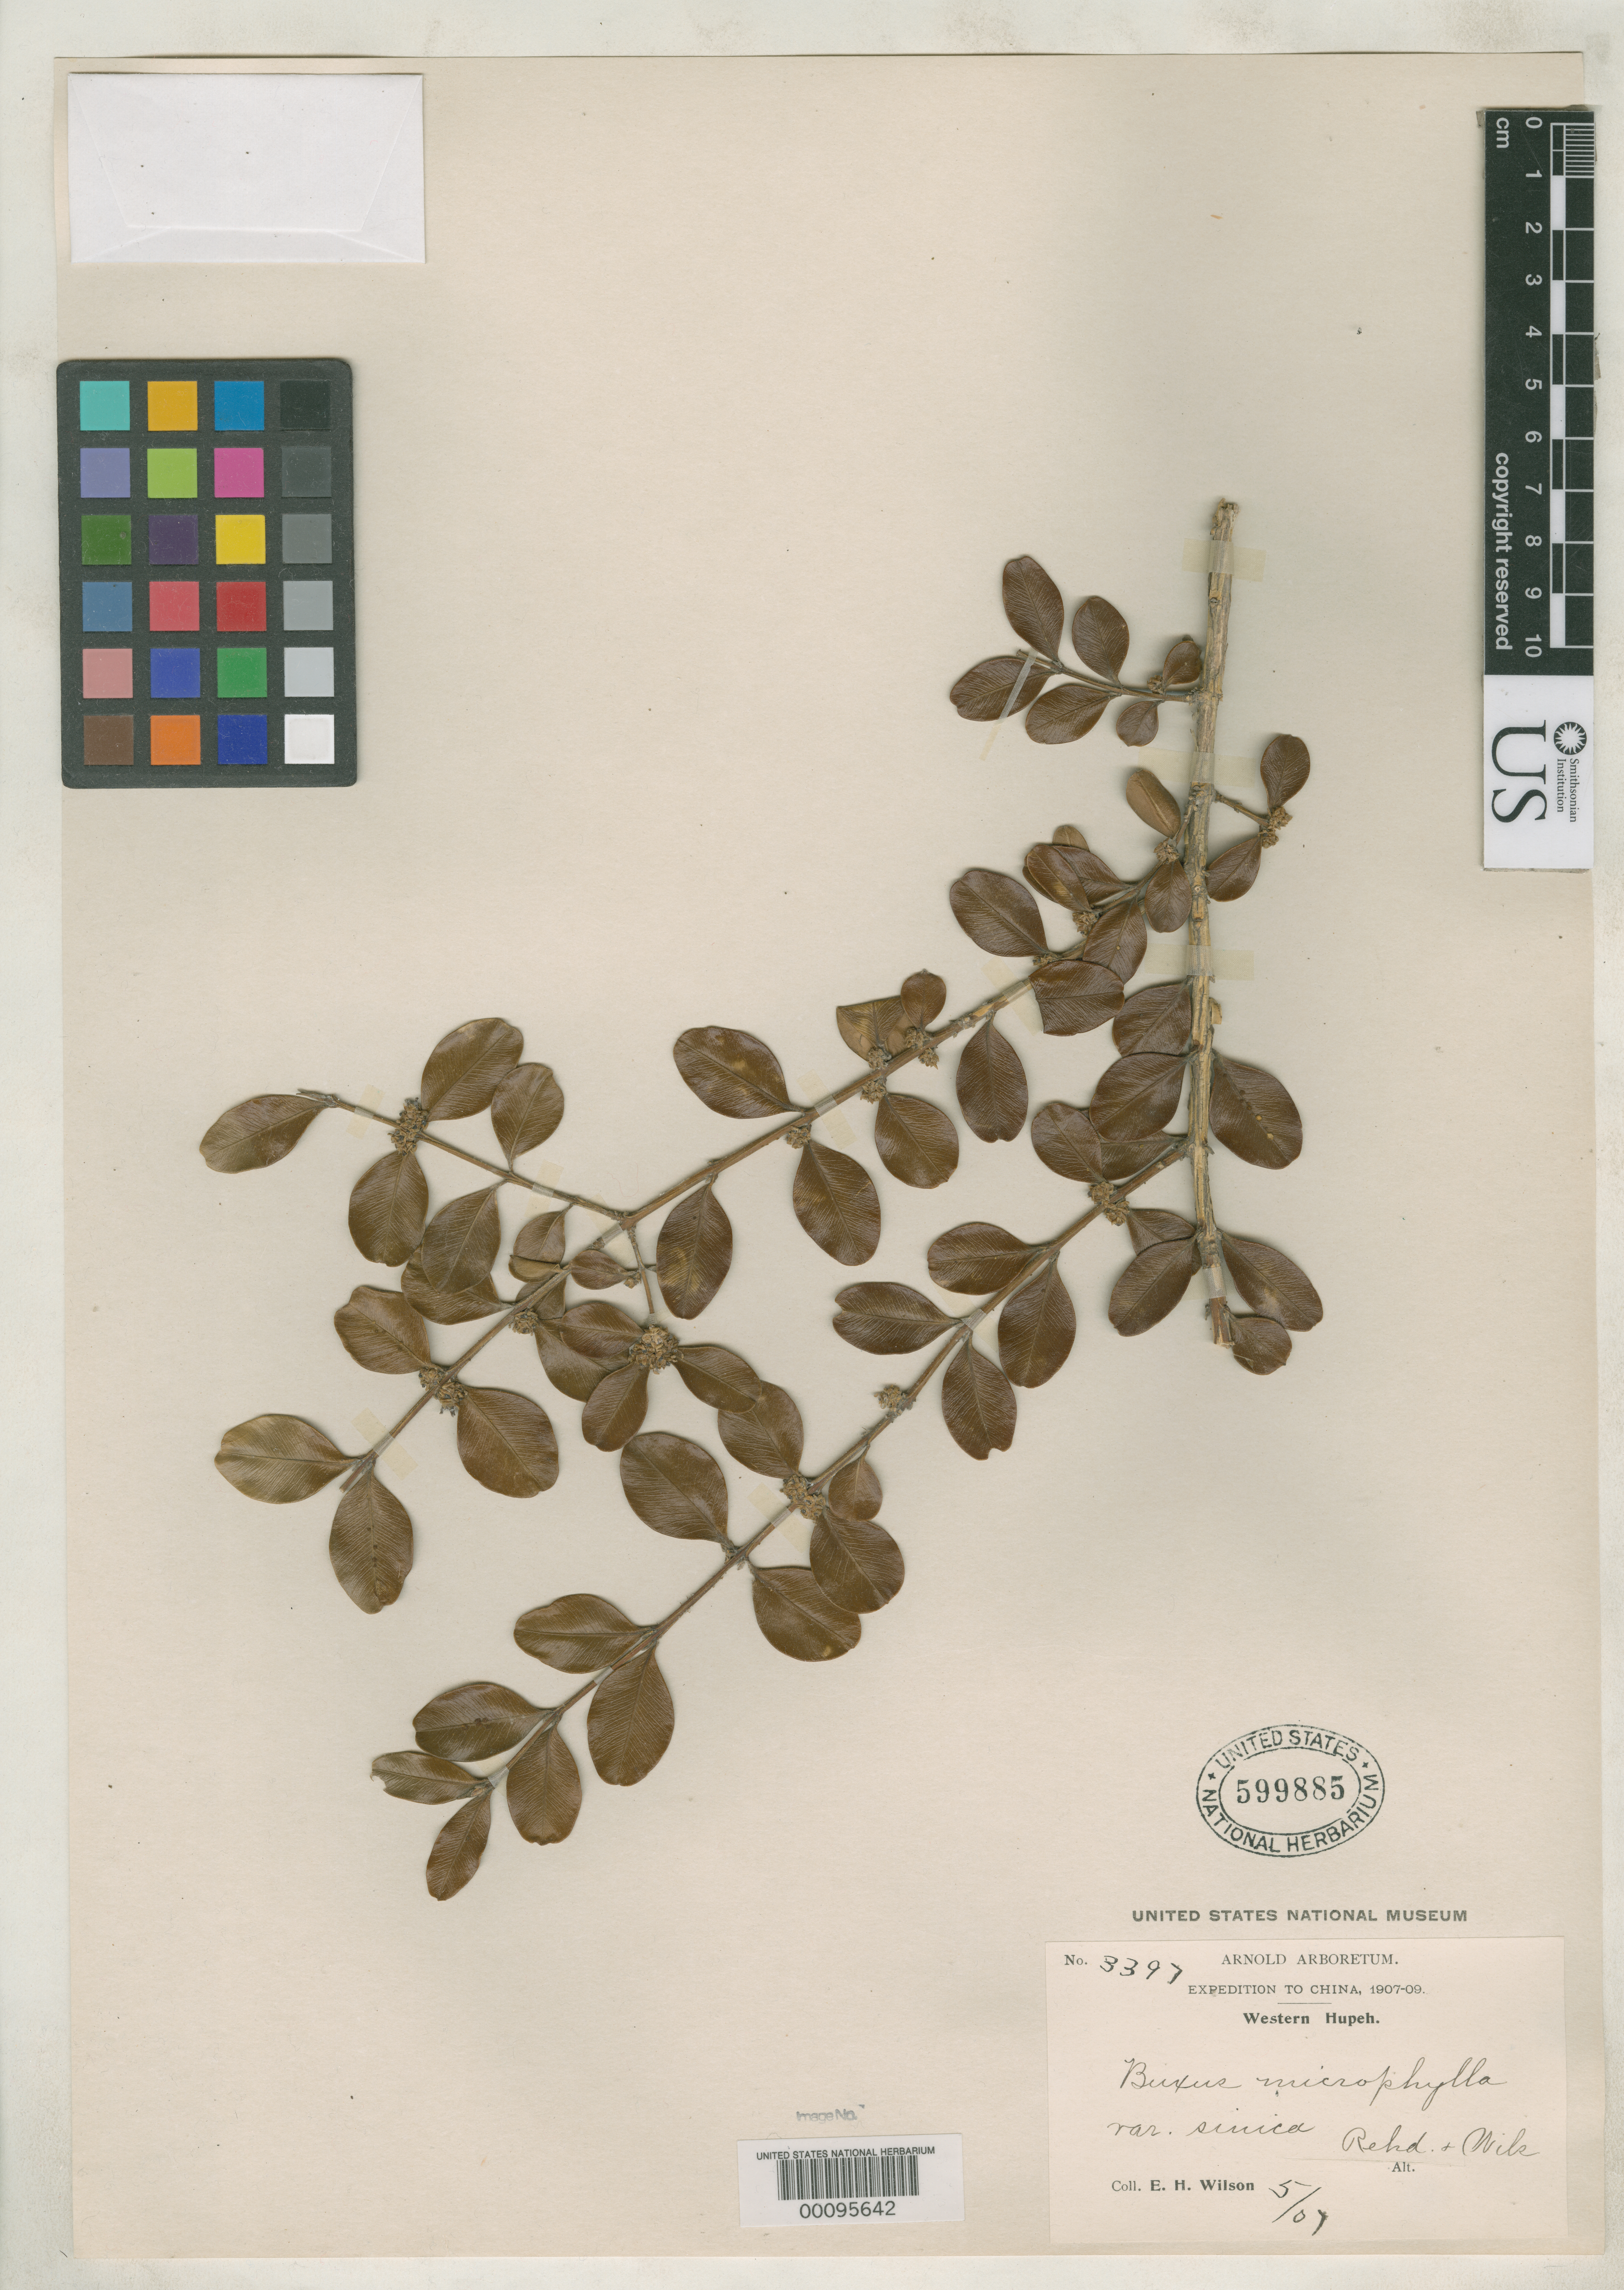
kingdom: Plantae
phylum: Tracheophyta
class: Magnoliopsida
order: Buxales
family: Buxaceae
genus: Buxus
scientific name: Buxus microphylla var. sinica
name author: Rehder & E.H. Wilson in Sarg.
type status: Isotype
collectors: E. H. Wilson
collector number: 3397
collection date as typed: May 1907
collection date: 1907-05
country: China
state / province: Hubei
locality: Changyang Hsien.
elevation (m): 1000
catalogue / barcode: US 599885